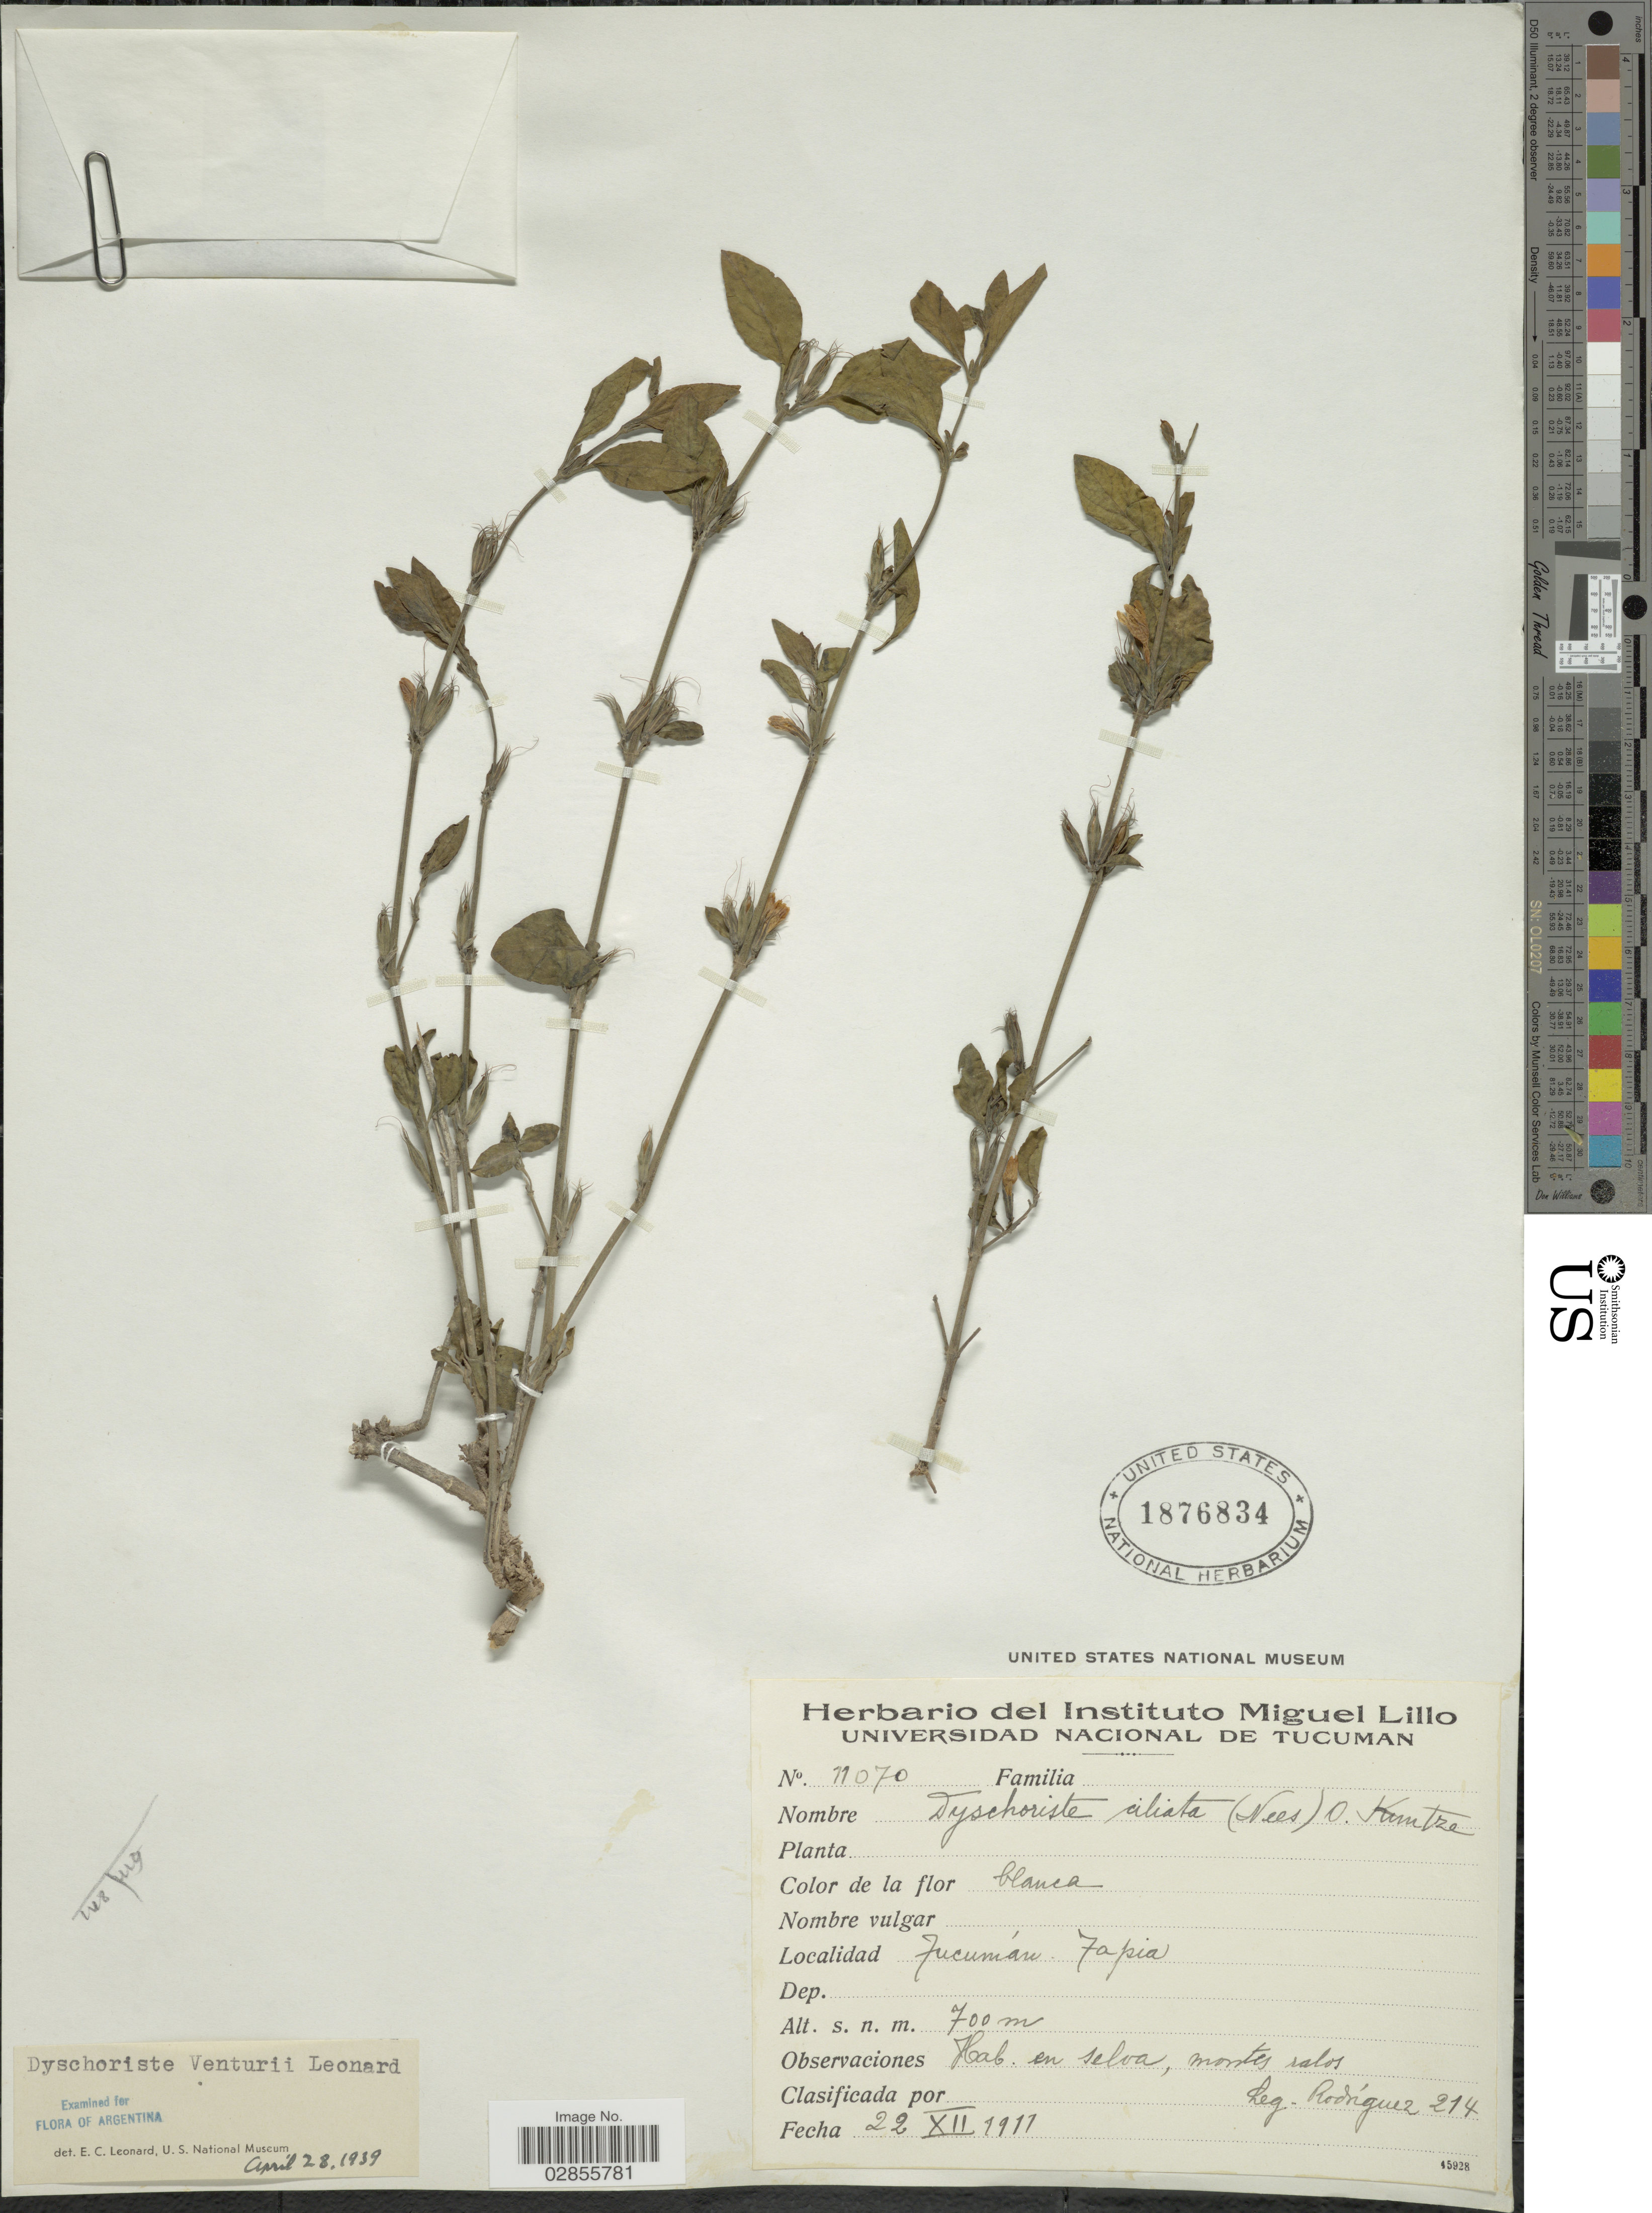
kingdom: Plantae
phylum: Tracheophyta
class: Magnoliopsida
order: Lamiales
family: Acanthaceae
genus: Dyschoriste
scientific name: Dyschoriste venturii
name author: Leonard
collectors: Rodriguez, --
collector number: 214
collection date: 1911-12-22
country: Argentina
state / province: Tucuman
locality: Tapia.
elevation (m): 700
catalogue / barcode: US 1876834